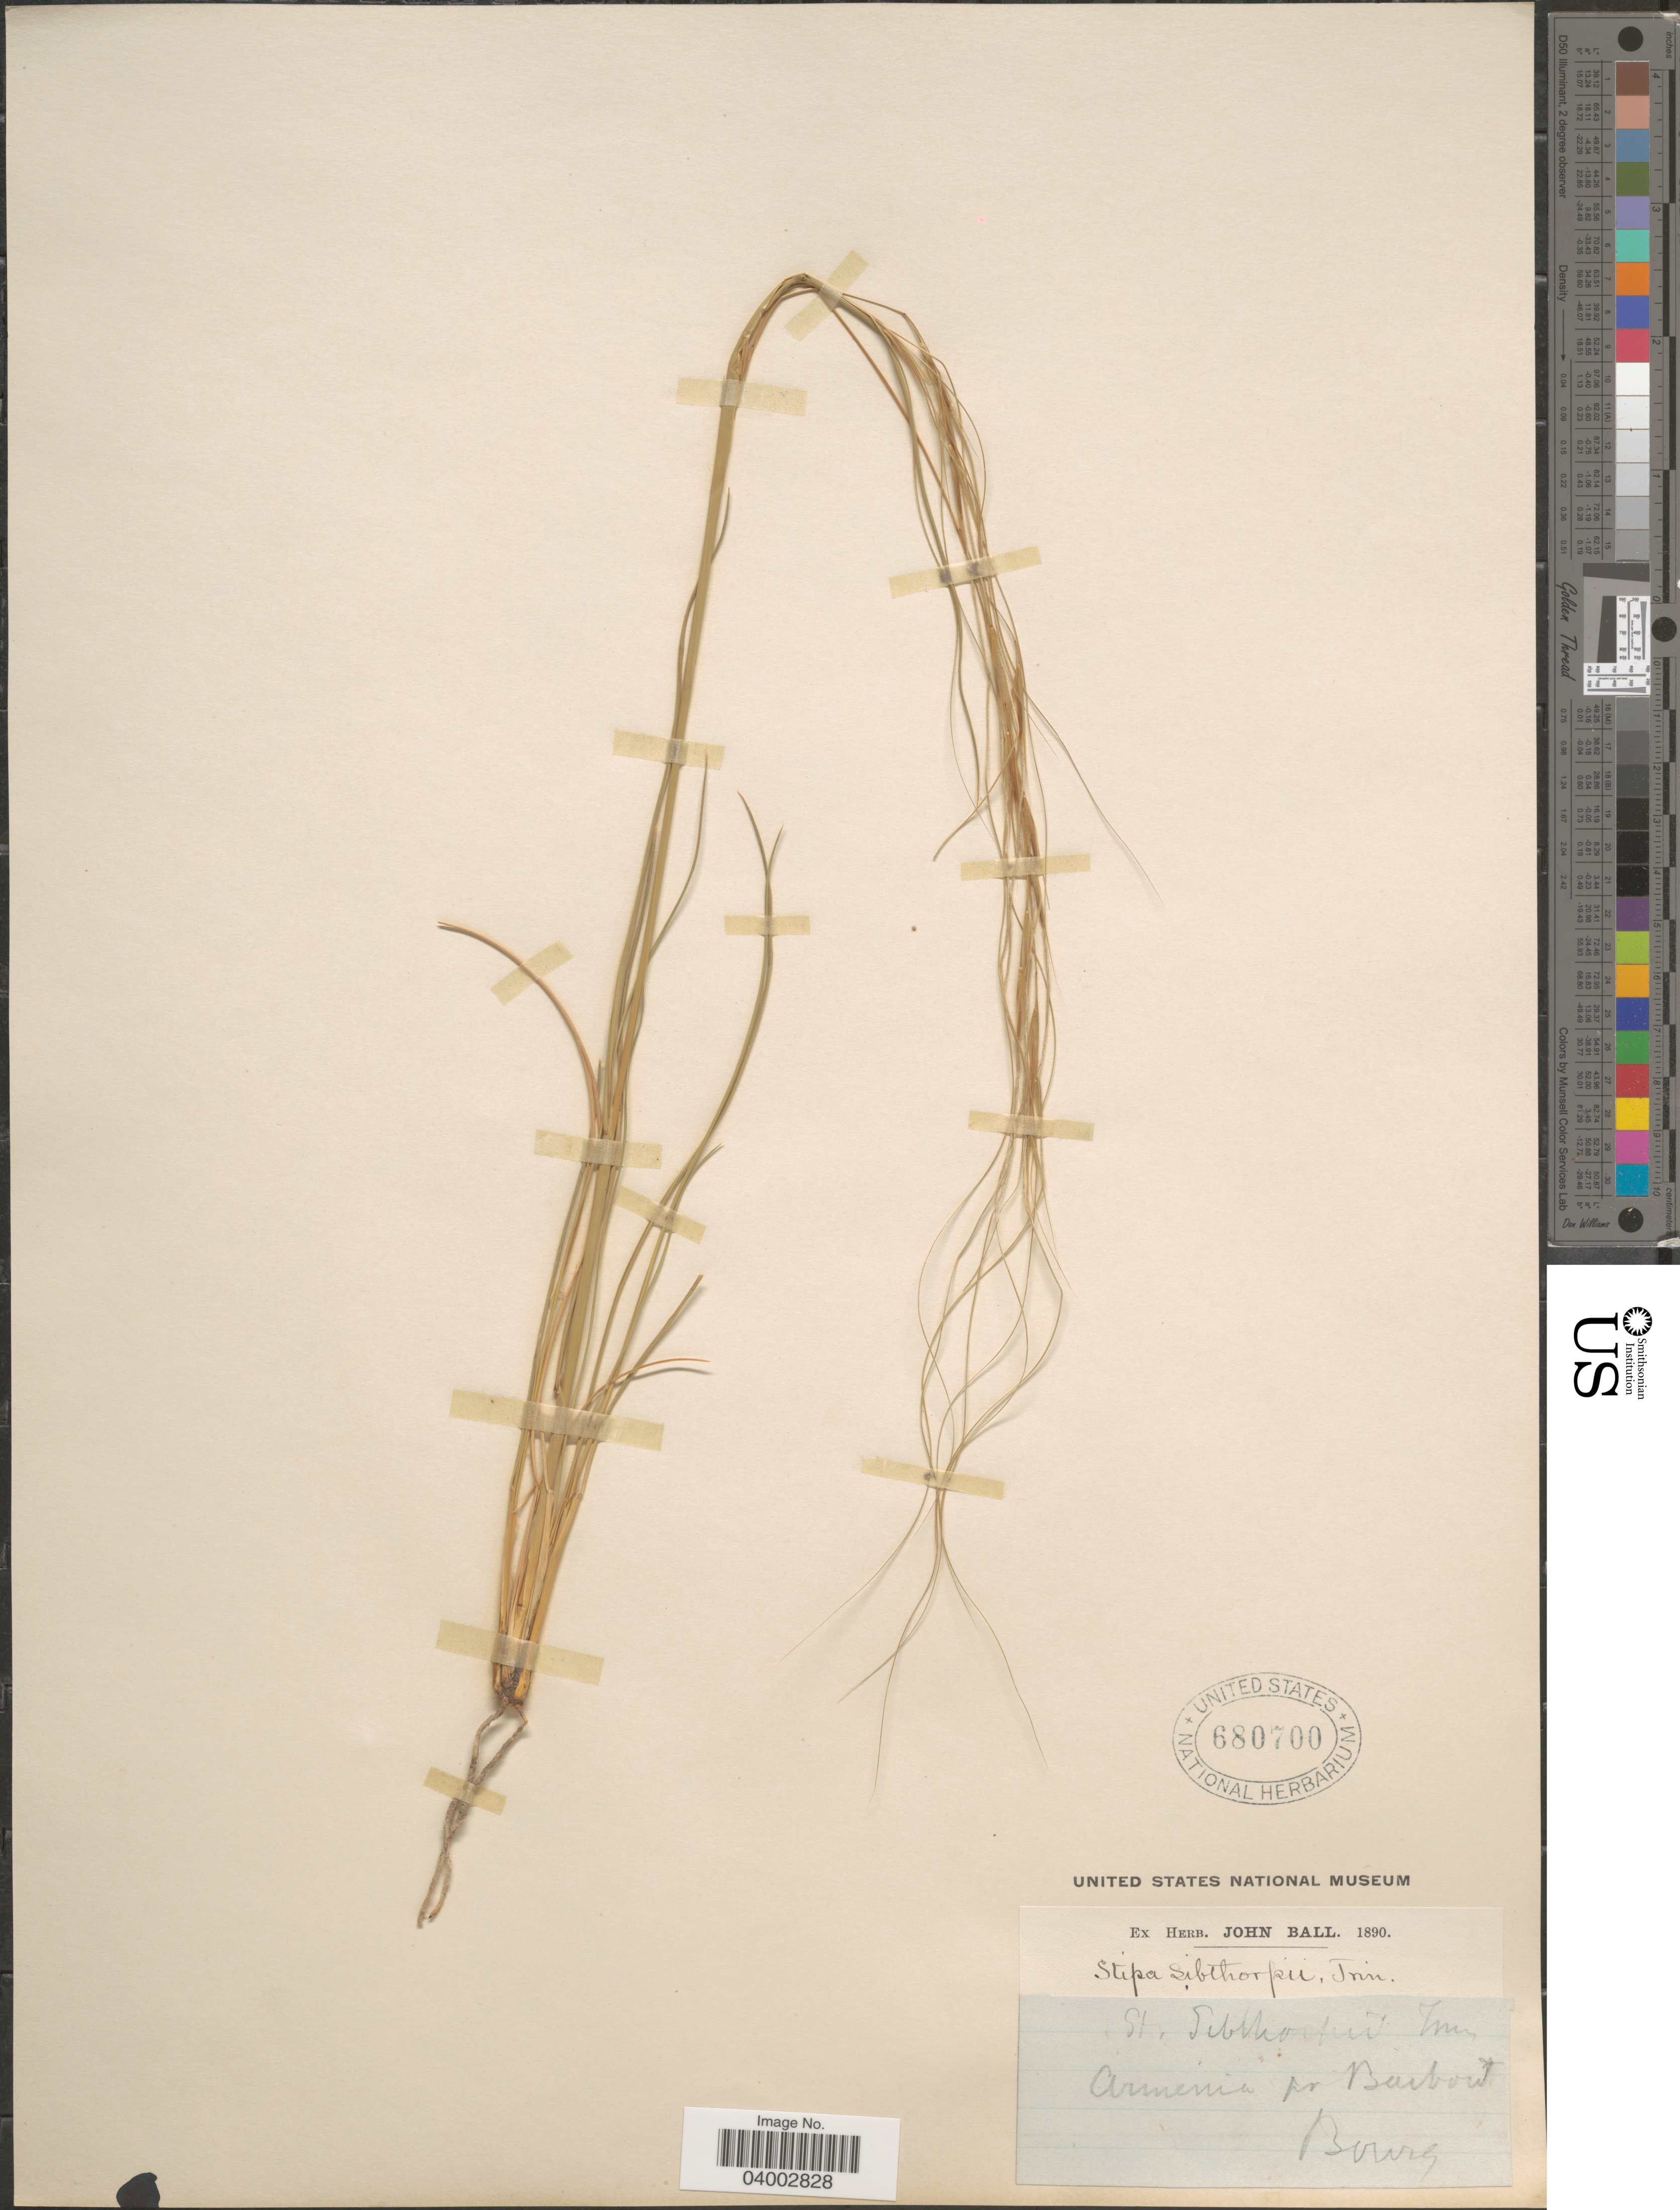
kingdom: Plantae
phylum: Tracheophyta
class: Liliopsida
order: Poales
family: Poaceae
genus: Stipa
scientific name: Stipa lagascae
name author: Schult. & Roem.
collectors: Bourg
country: Armenia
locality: Armenia pr Burbord.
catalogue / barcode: US 680700